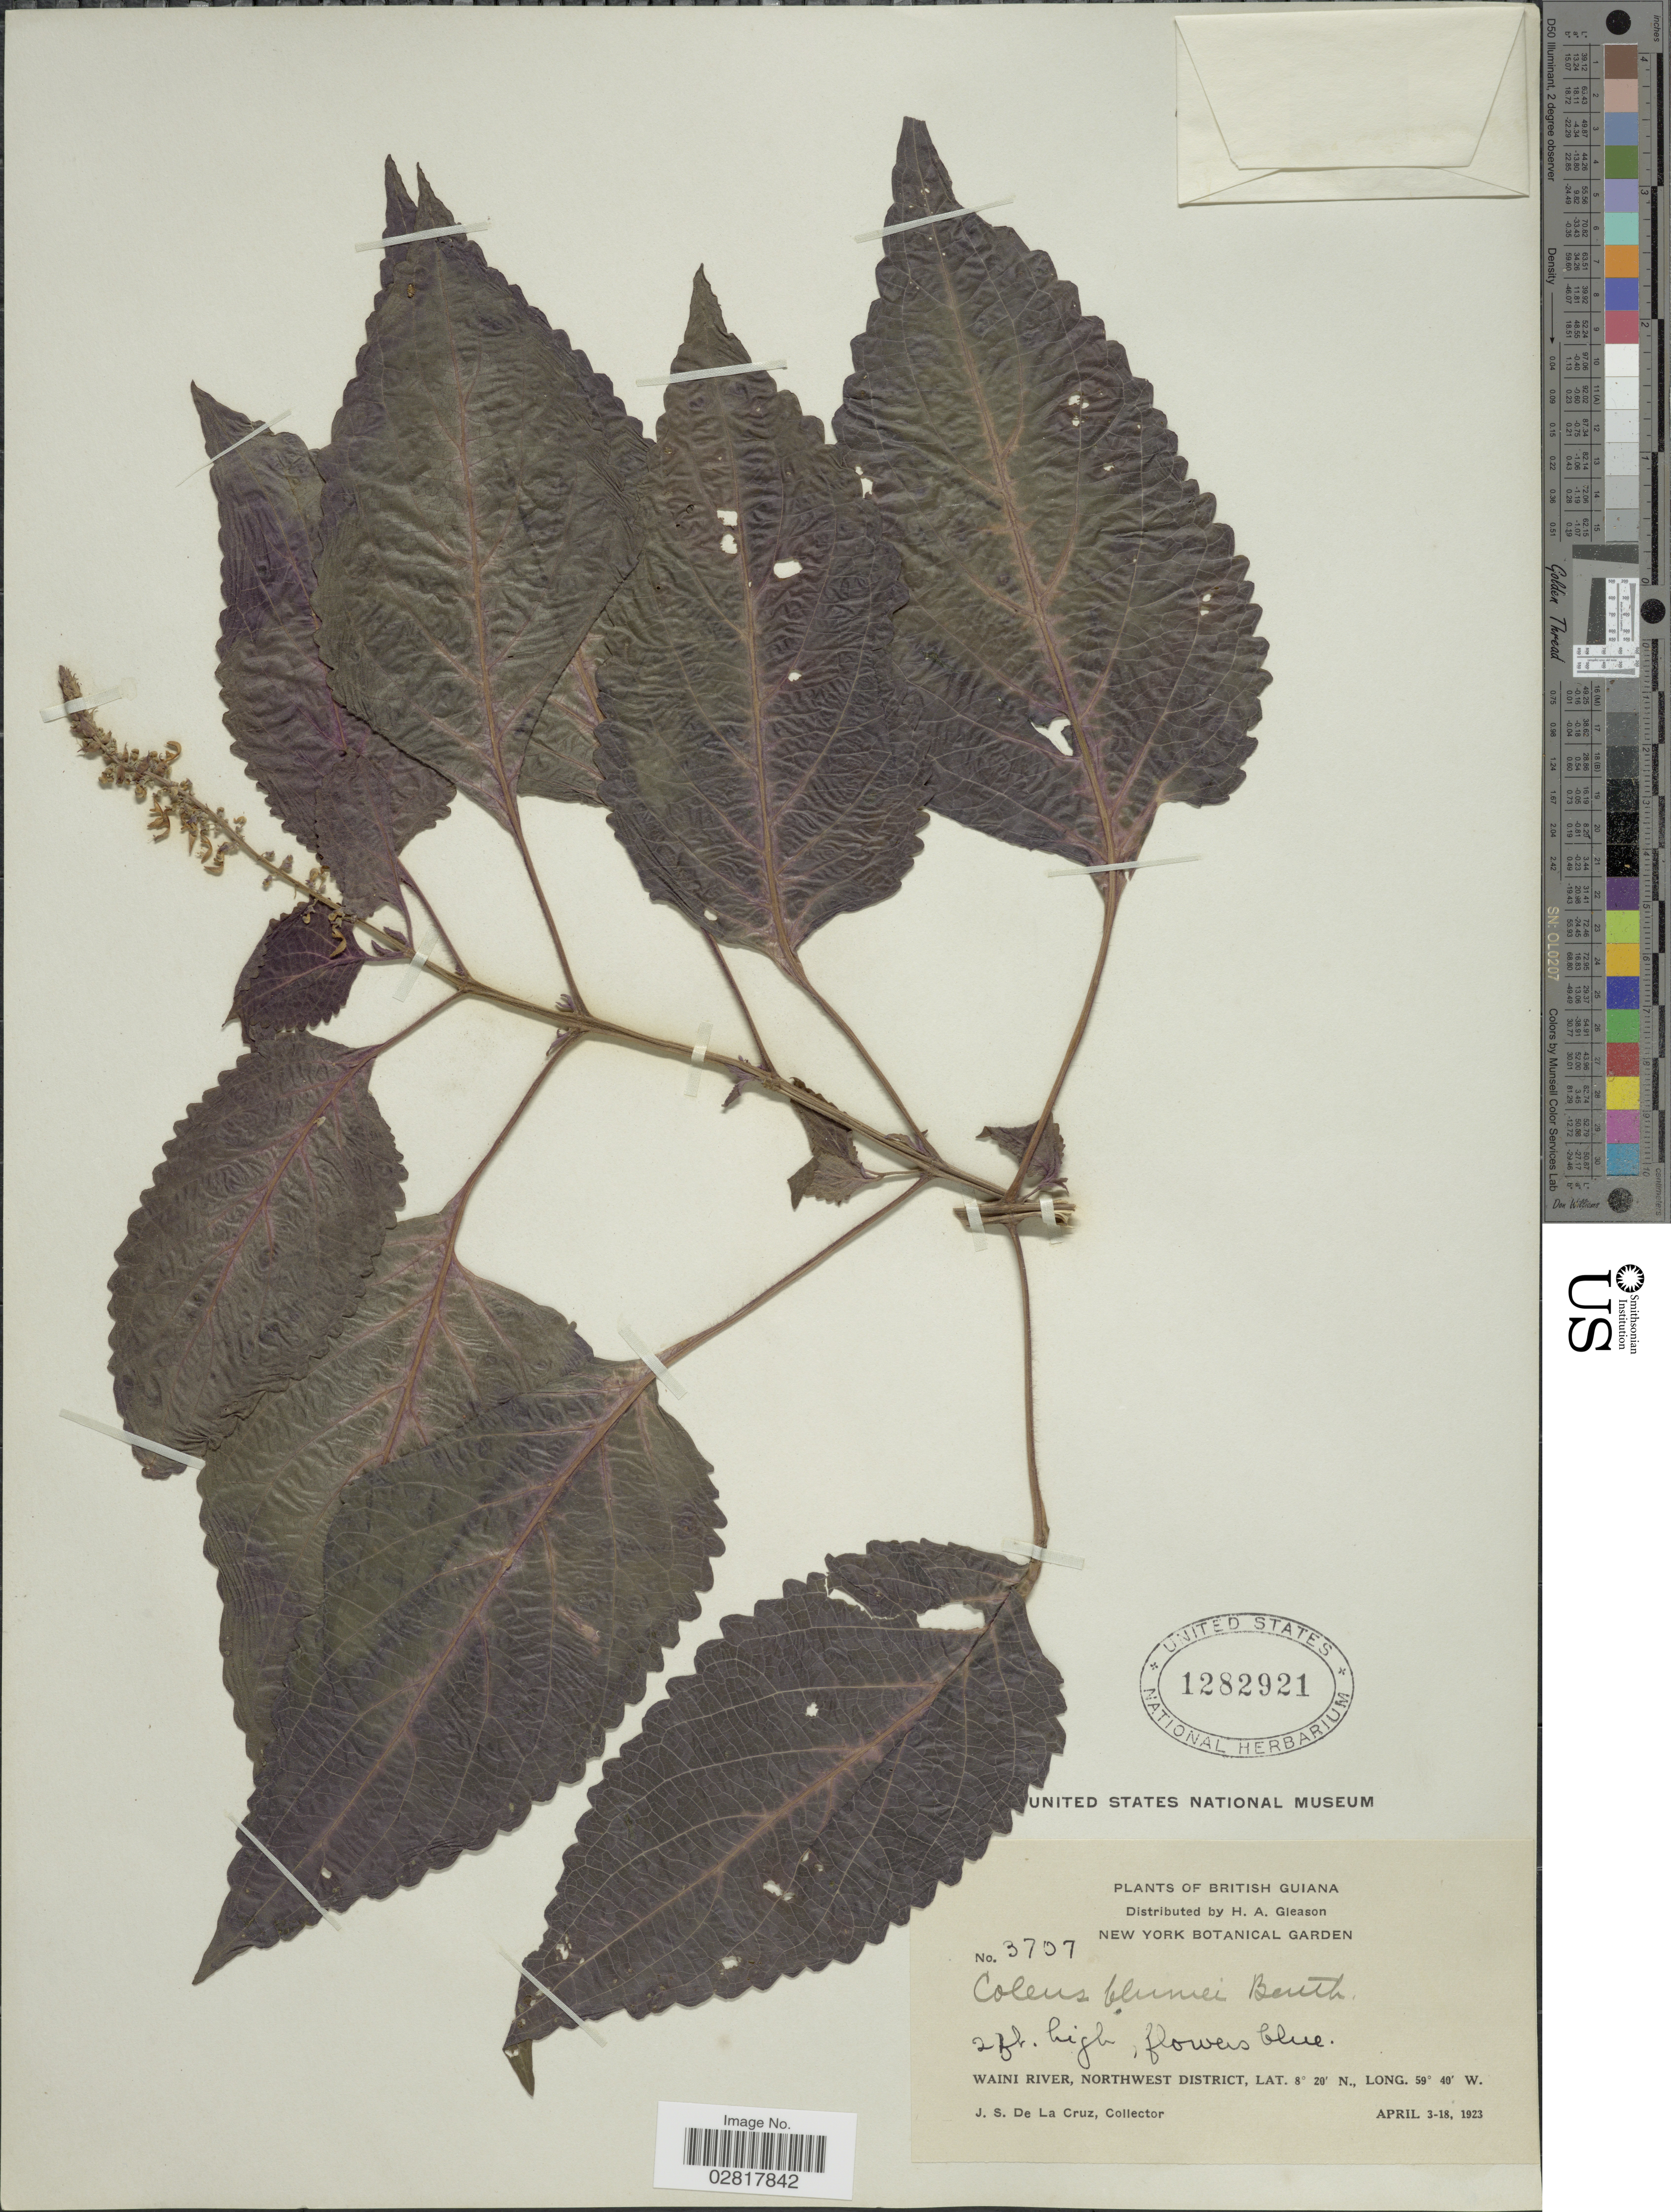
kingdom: Plantae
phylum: Tracheophyta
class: Magnoliopsida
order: Lamiales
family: Lamiaceae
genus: Plectranthus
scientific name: Plectranthus scutellarioides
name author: (L.) R. Br.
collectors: J. S. de la Cruz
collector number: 3707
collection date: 1923-04-03/1923-04-18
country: Guyana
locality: British Guiana. Waini River, Northwest District.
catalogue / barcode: US 1282921